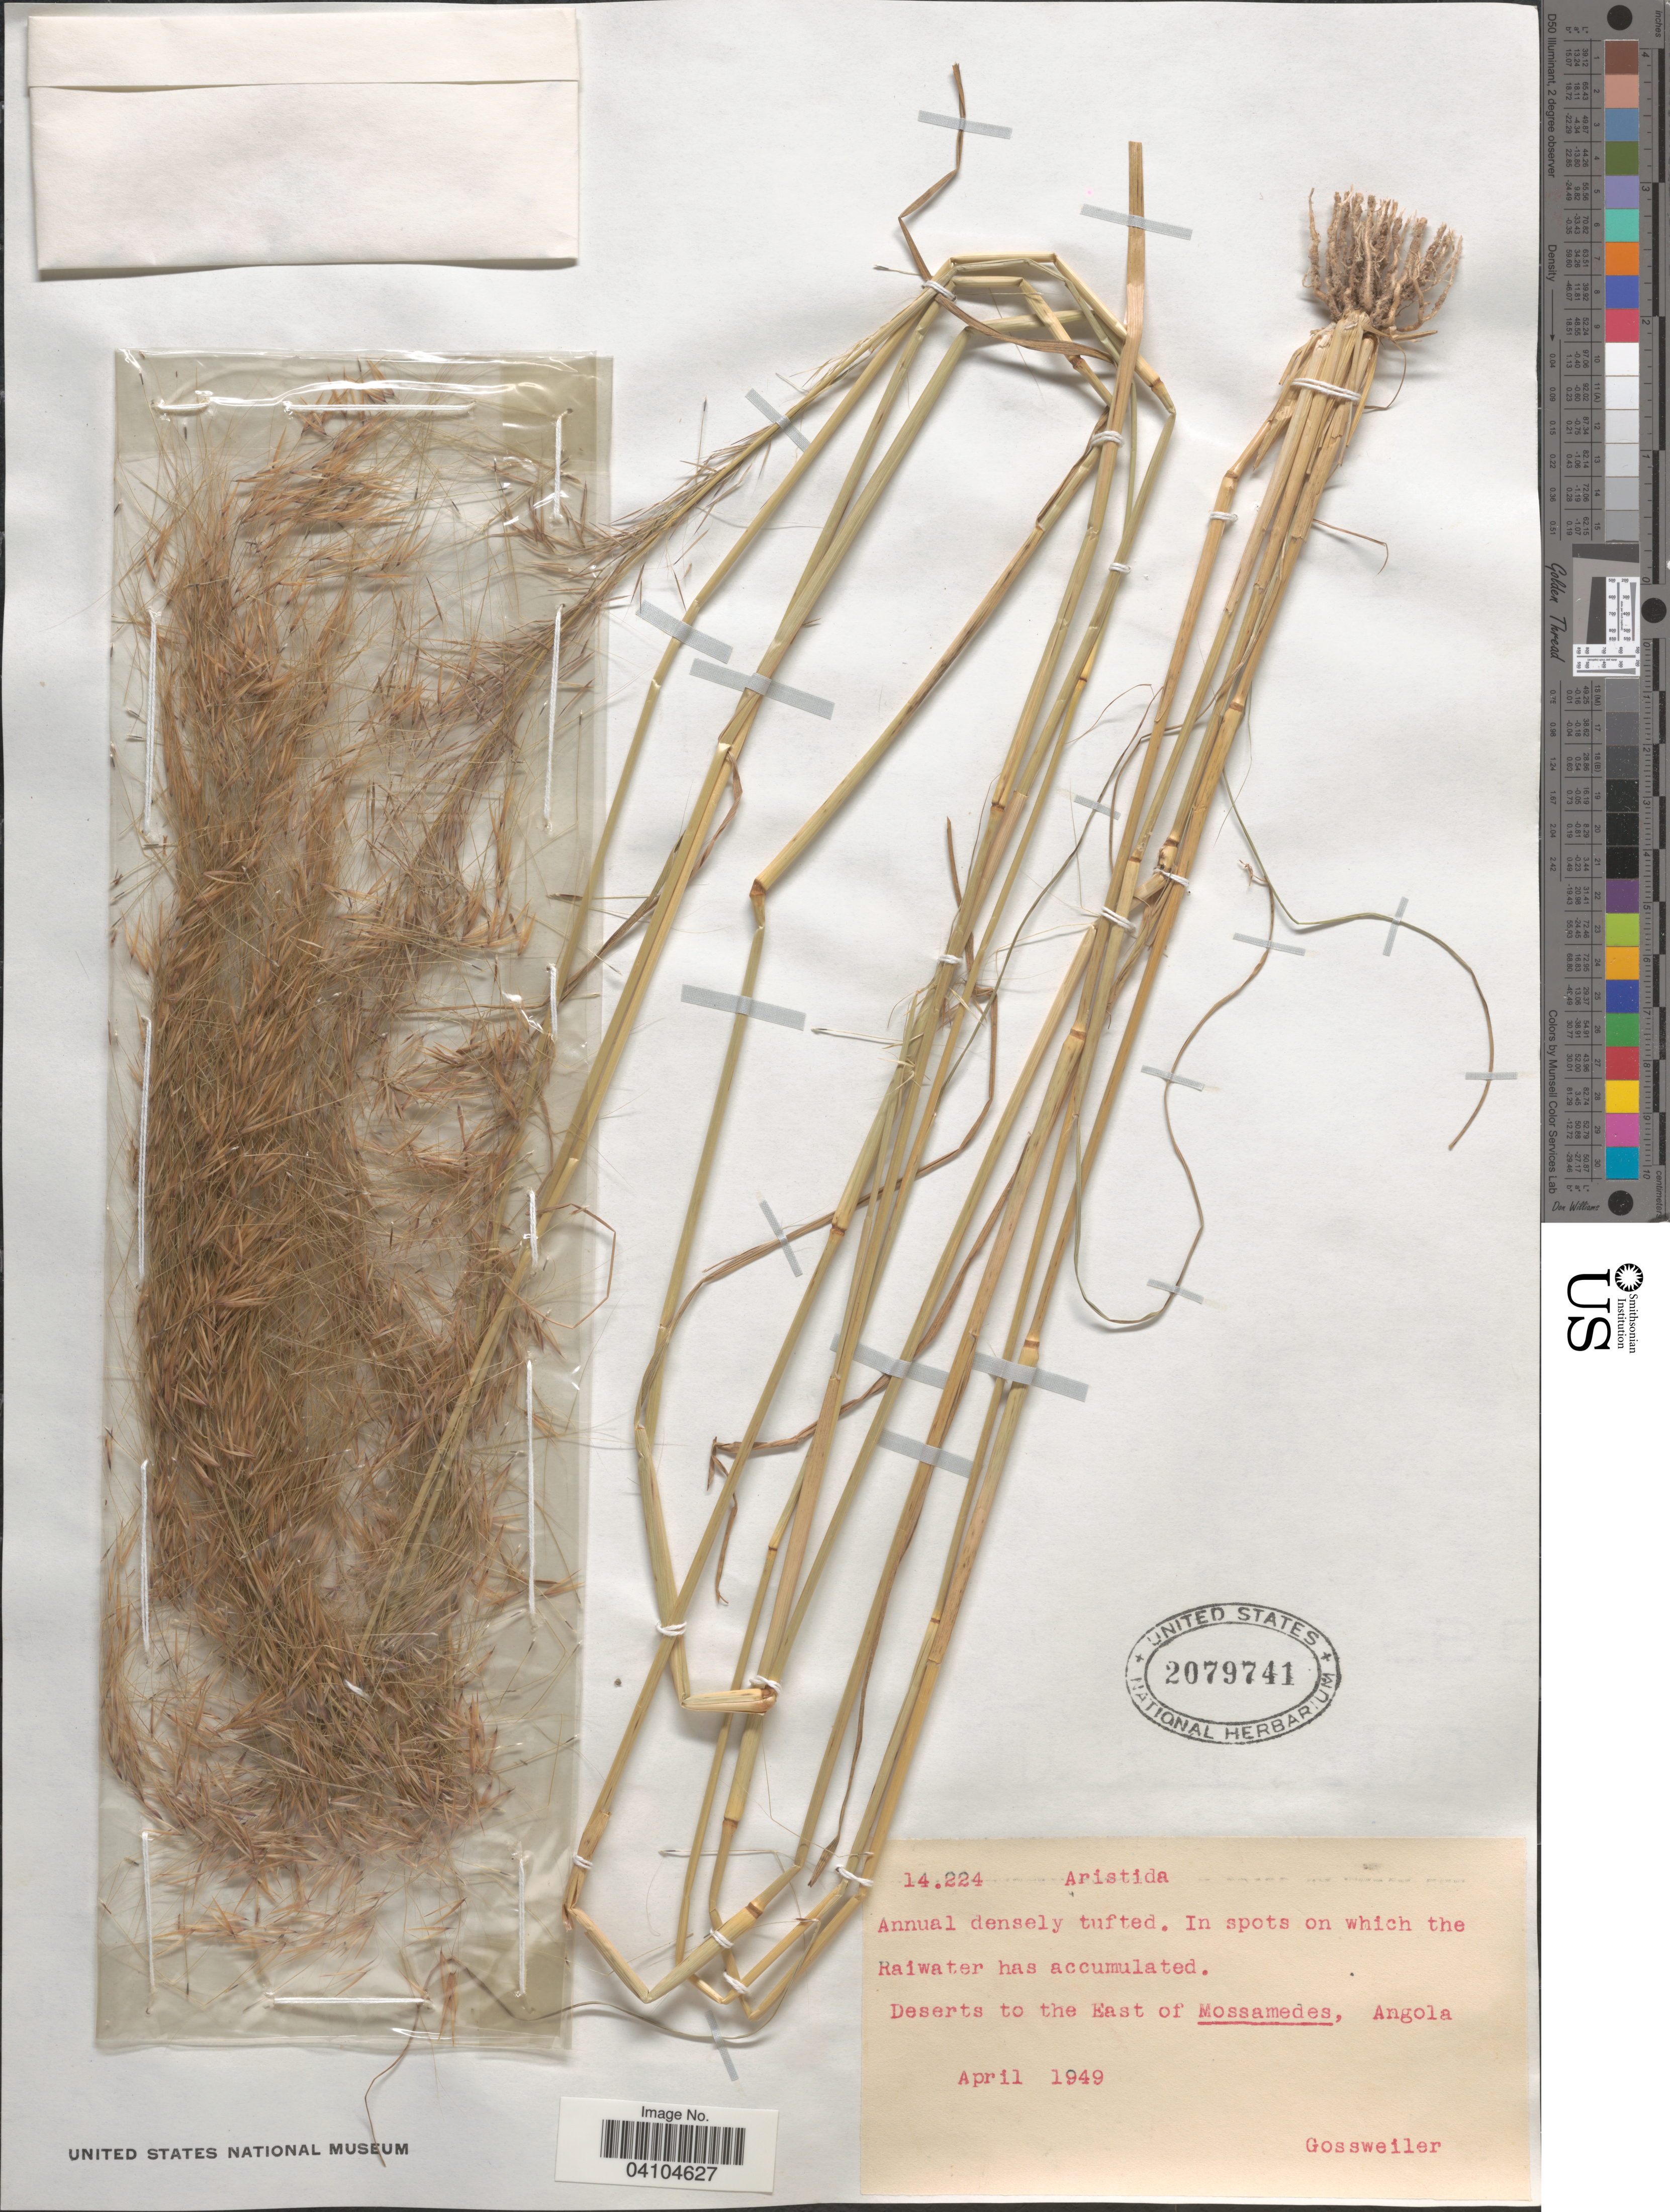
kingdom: Plantae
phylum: Tracheophyta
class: Liliopsida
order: Poales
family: Poaceae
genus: Aristida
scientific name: Aristida sp.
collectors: -. Gossweiler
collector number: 14224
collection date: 1949-04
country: Angola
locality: Deserts to the East of Mossamedes.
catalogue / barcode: US 2079741